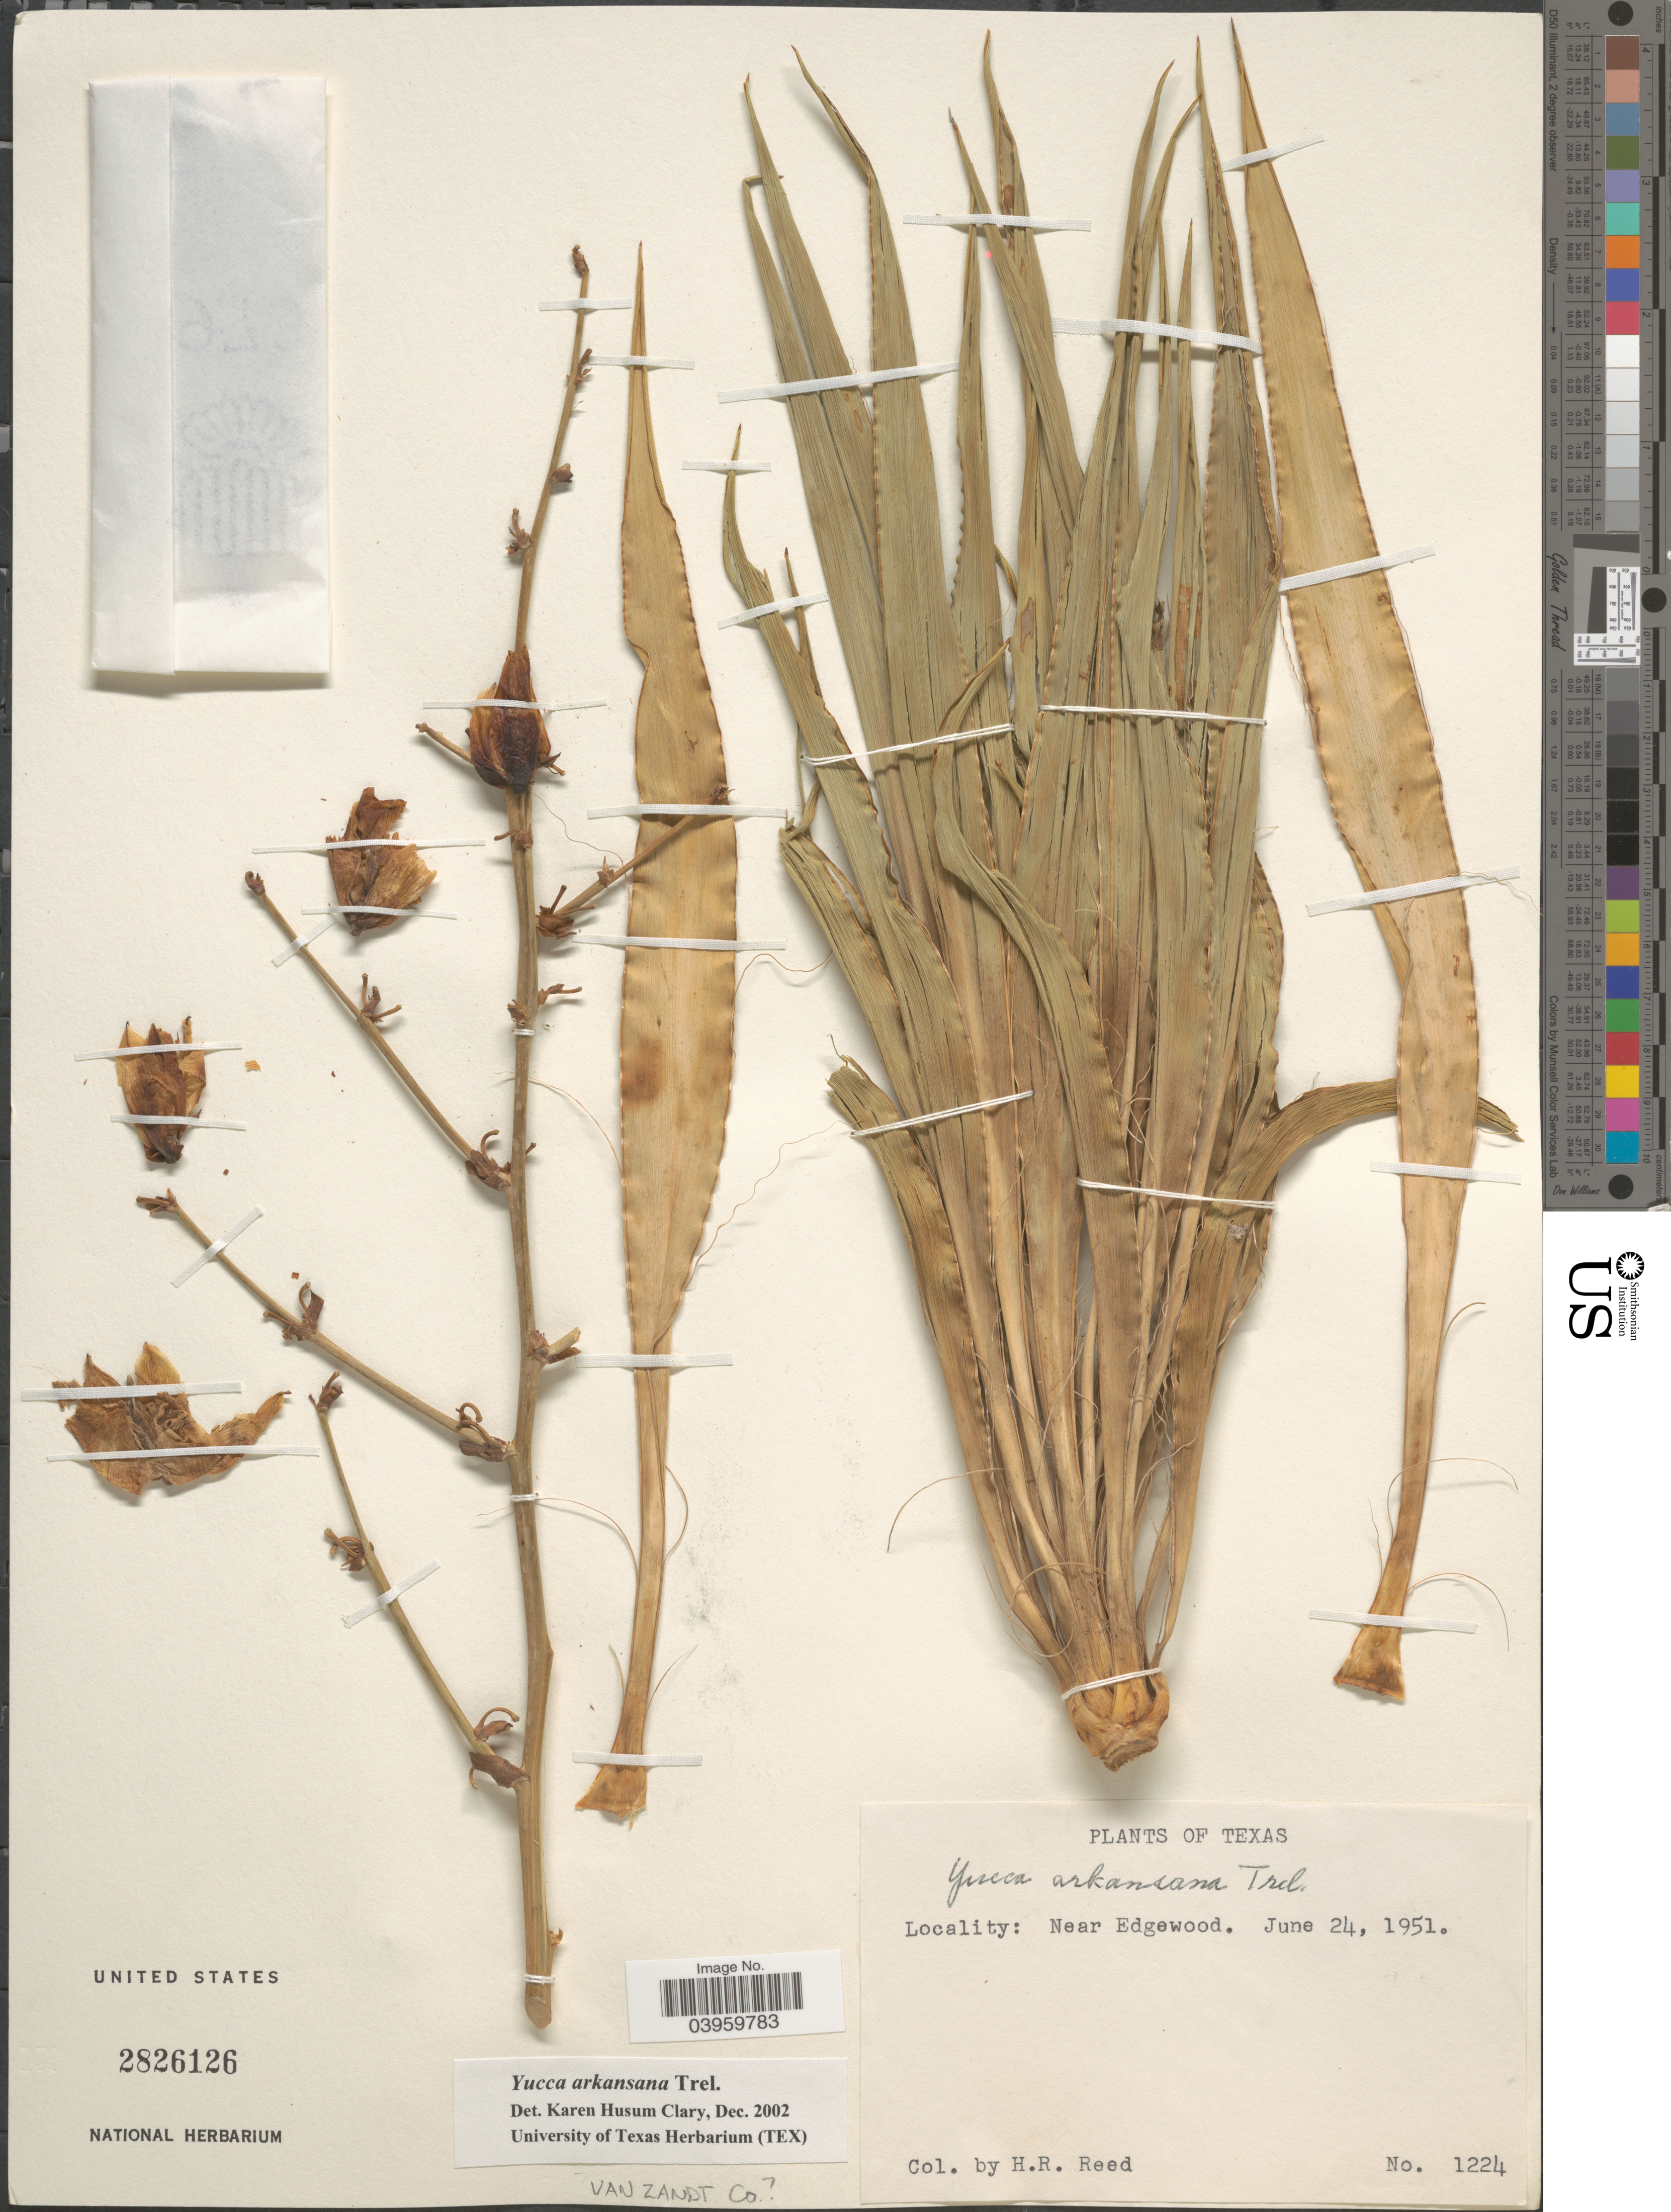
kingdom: Plantae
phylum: Tracheophyta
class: Liliopsida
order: Asparagales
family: Asparagaceae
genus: Yucca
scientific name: Yucca arkansana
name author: Trel.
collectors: H. Reed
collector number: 1224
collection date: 1951-06-24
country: United States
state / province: Texas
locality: Van Zandt Co [unsure placement] Near Edgewood.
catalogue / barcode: US 2826126